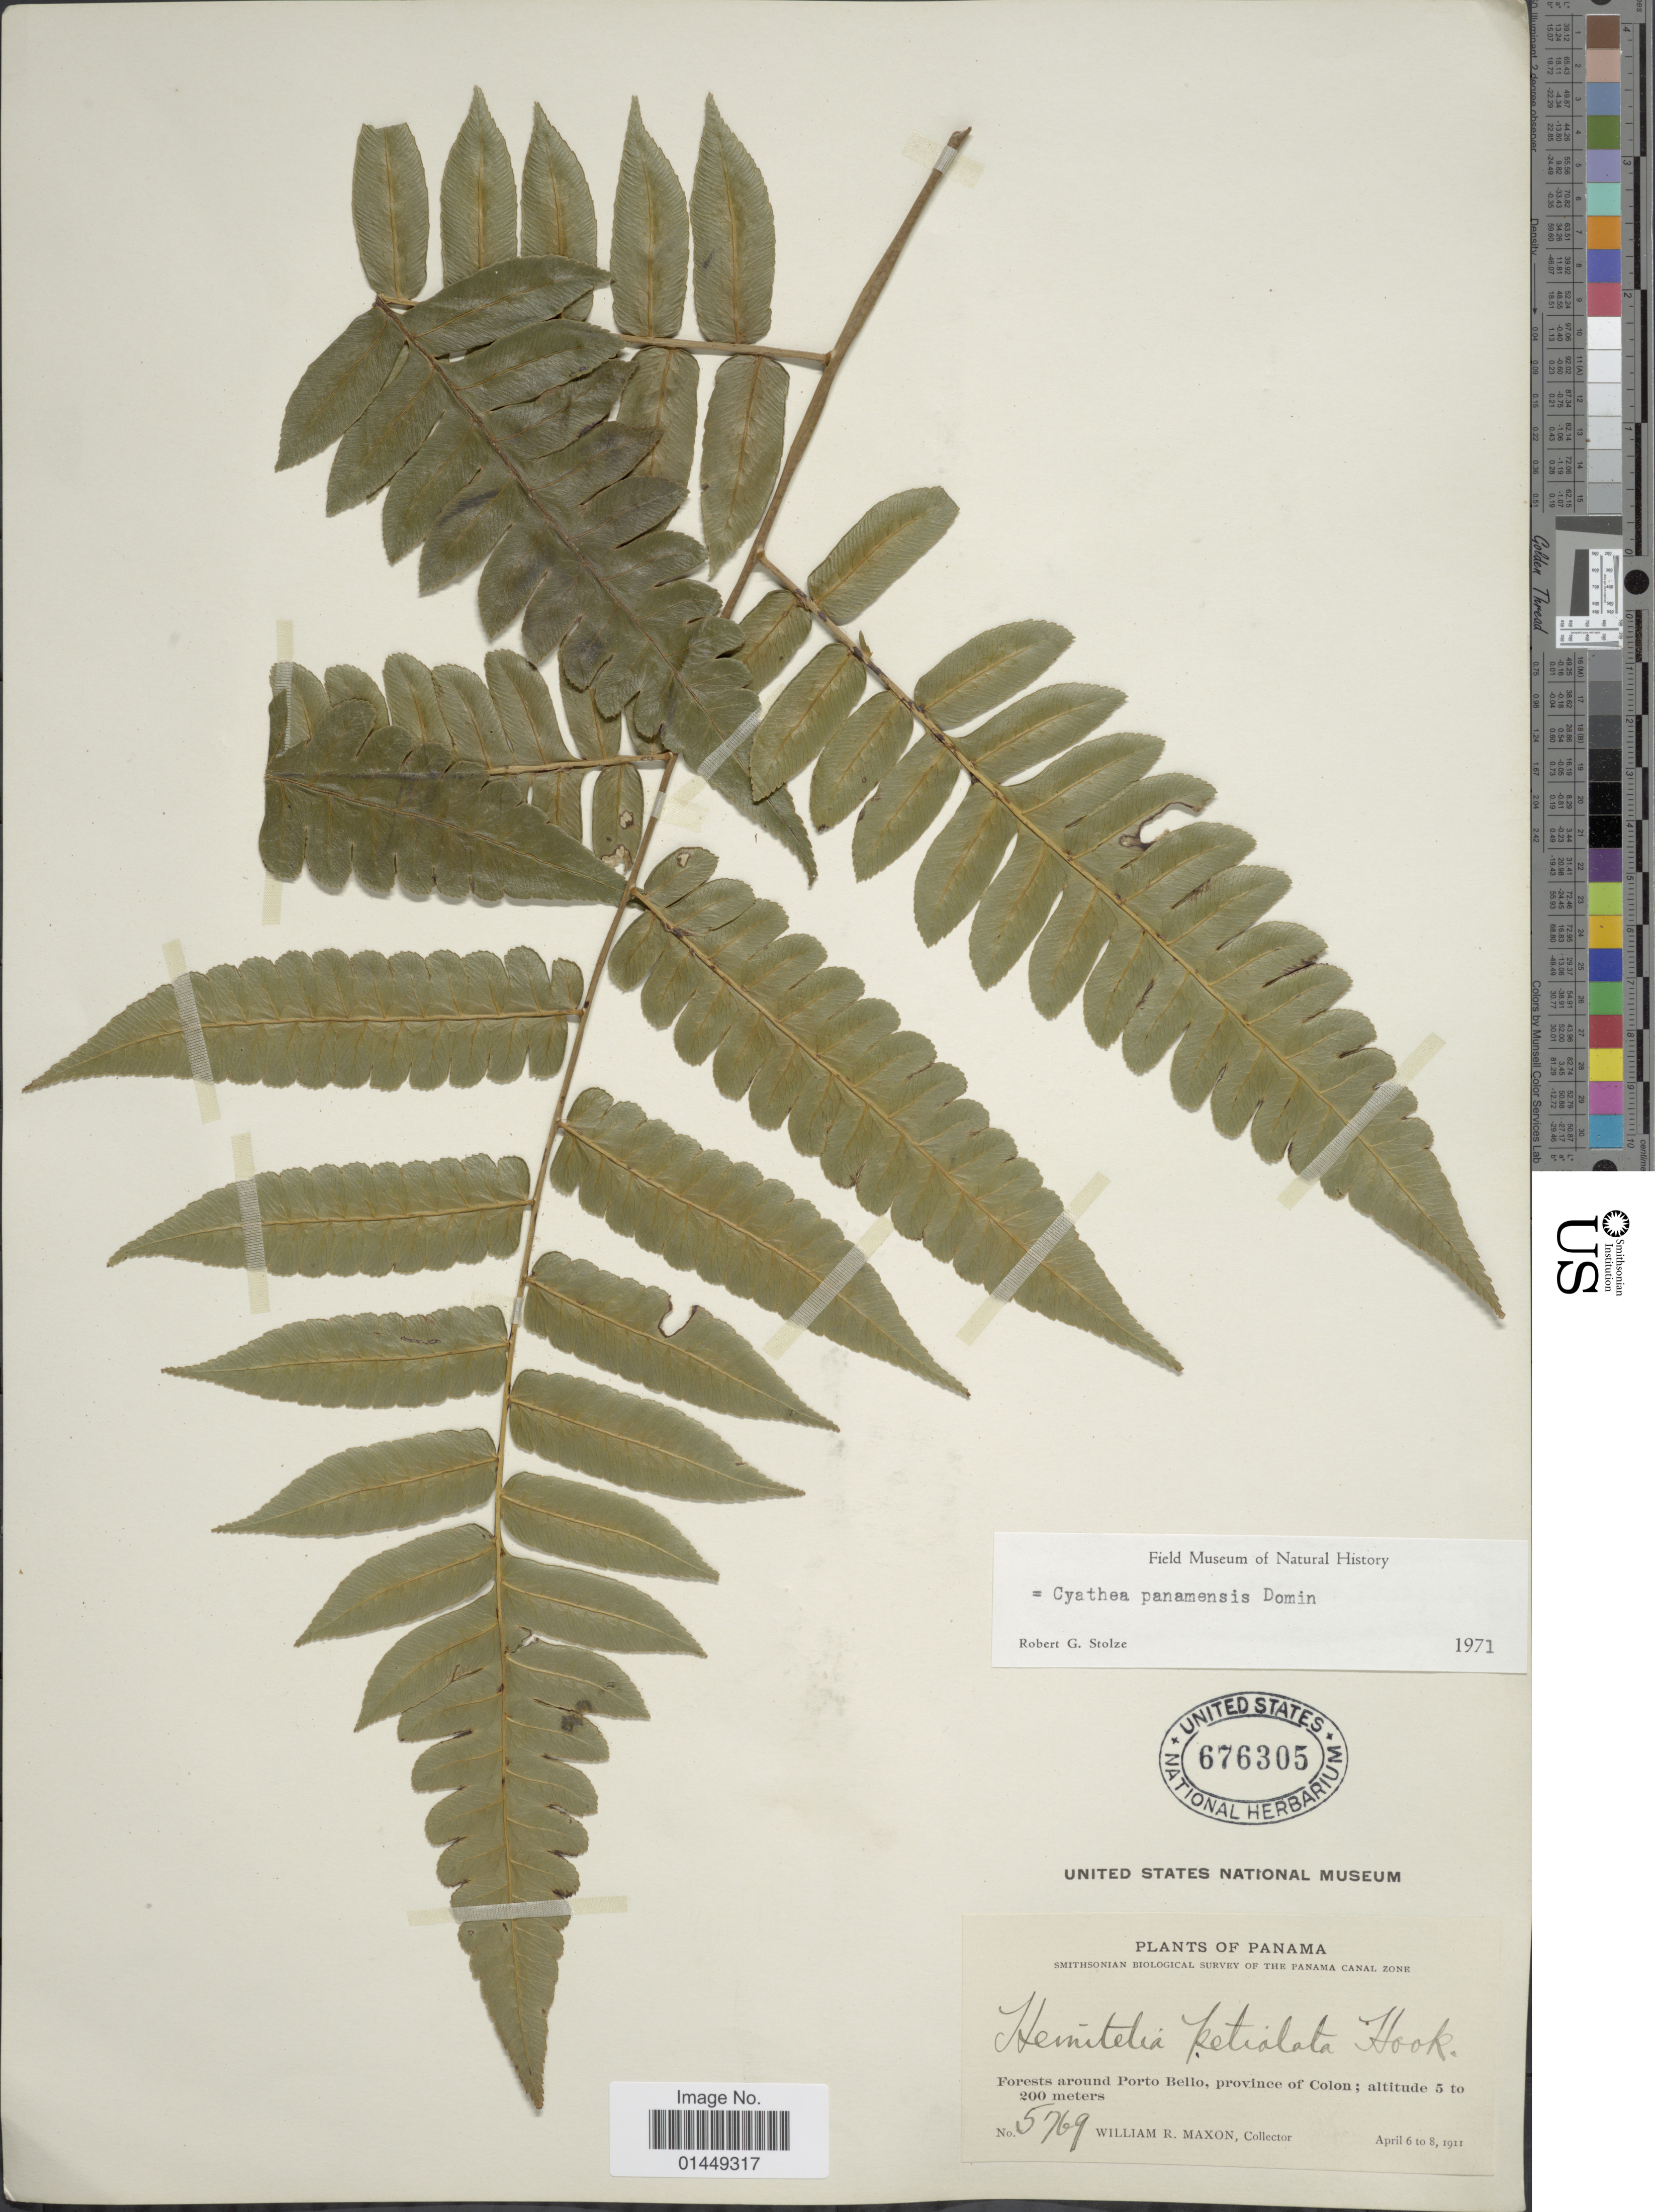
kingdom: Plantae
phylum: Tracheophyta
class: Polypodiopsida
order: Cyatheales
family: Cyatheaceae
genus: Cyathea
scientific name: Cyathea petiolata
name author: (Hook.) R.M. Tryon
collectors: W. R. Maxon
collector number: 5769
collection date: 1911-04-06/1911-04-08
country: Panama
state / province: Colón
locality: Forests around Porto Bello, province of Colon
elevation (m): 5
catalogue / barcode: US 676305